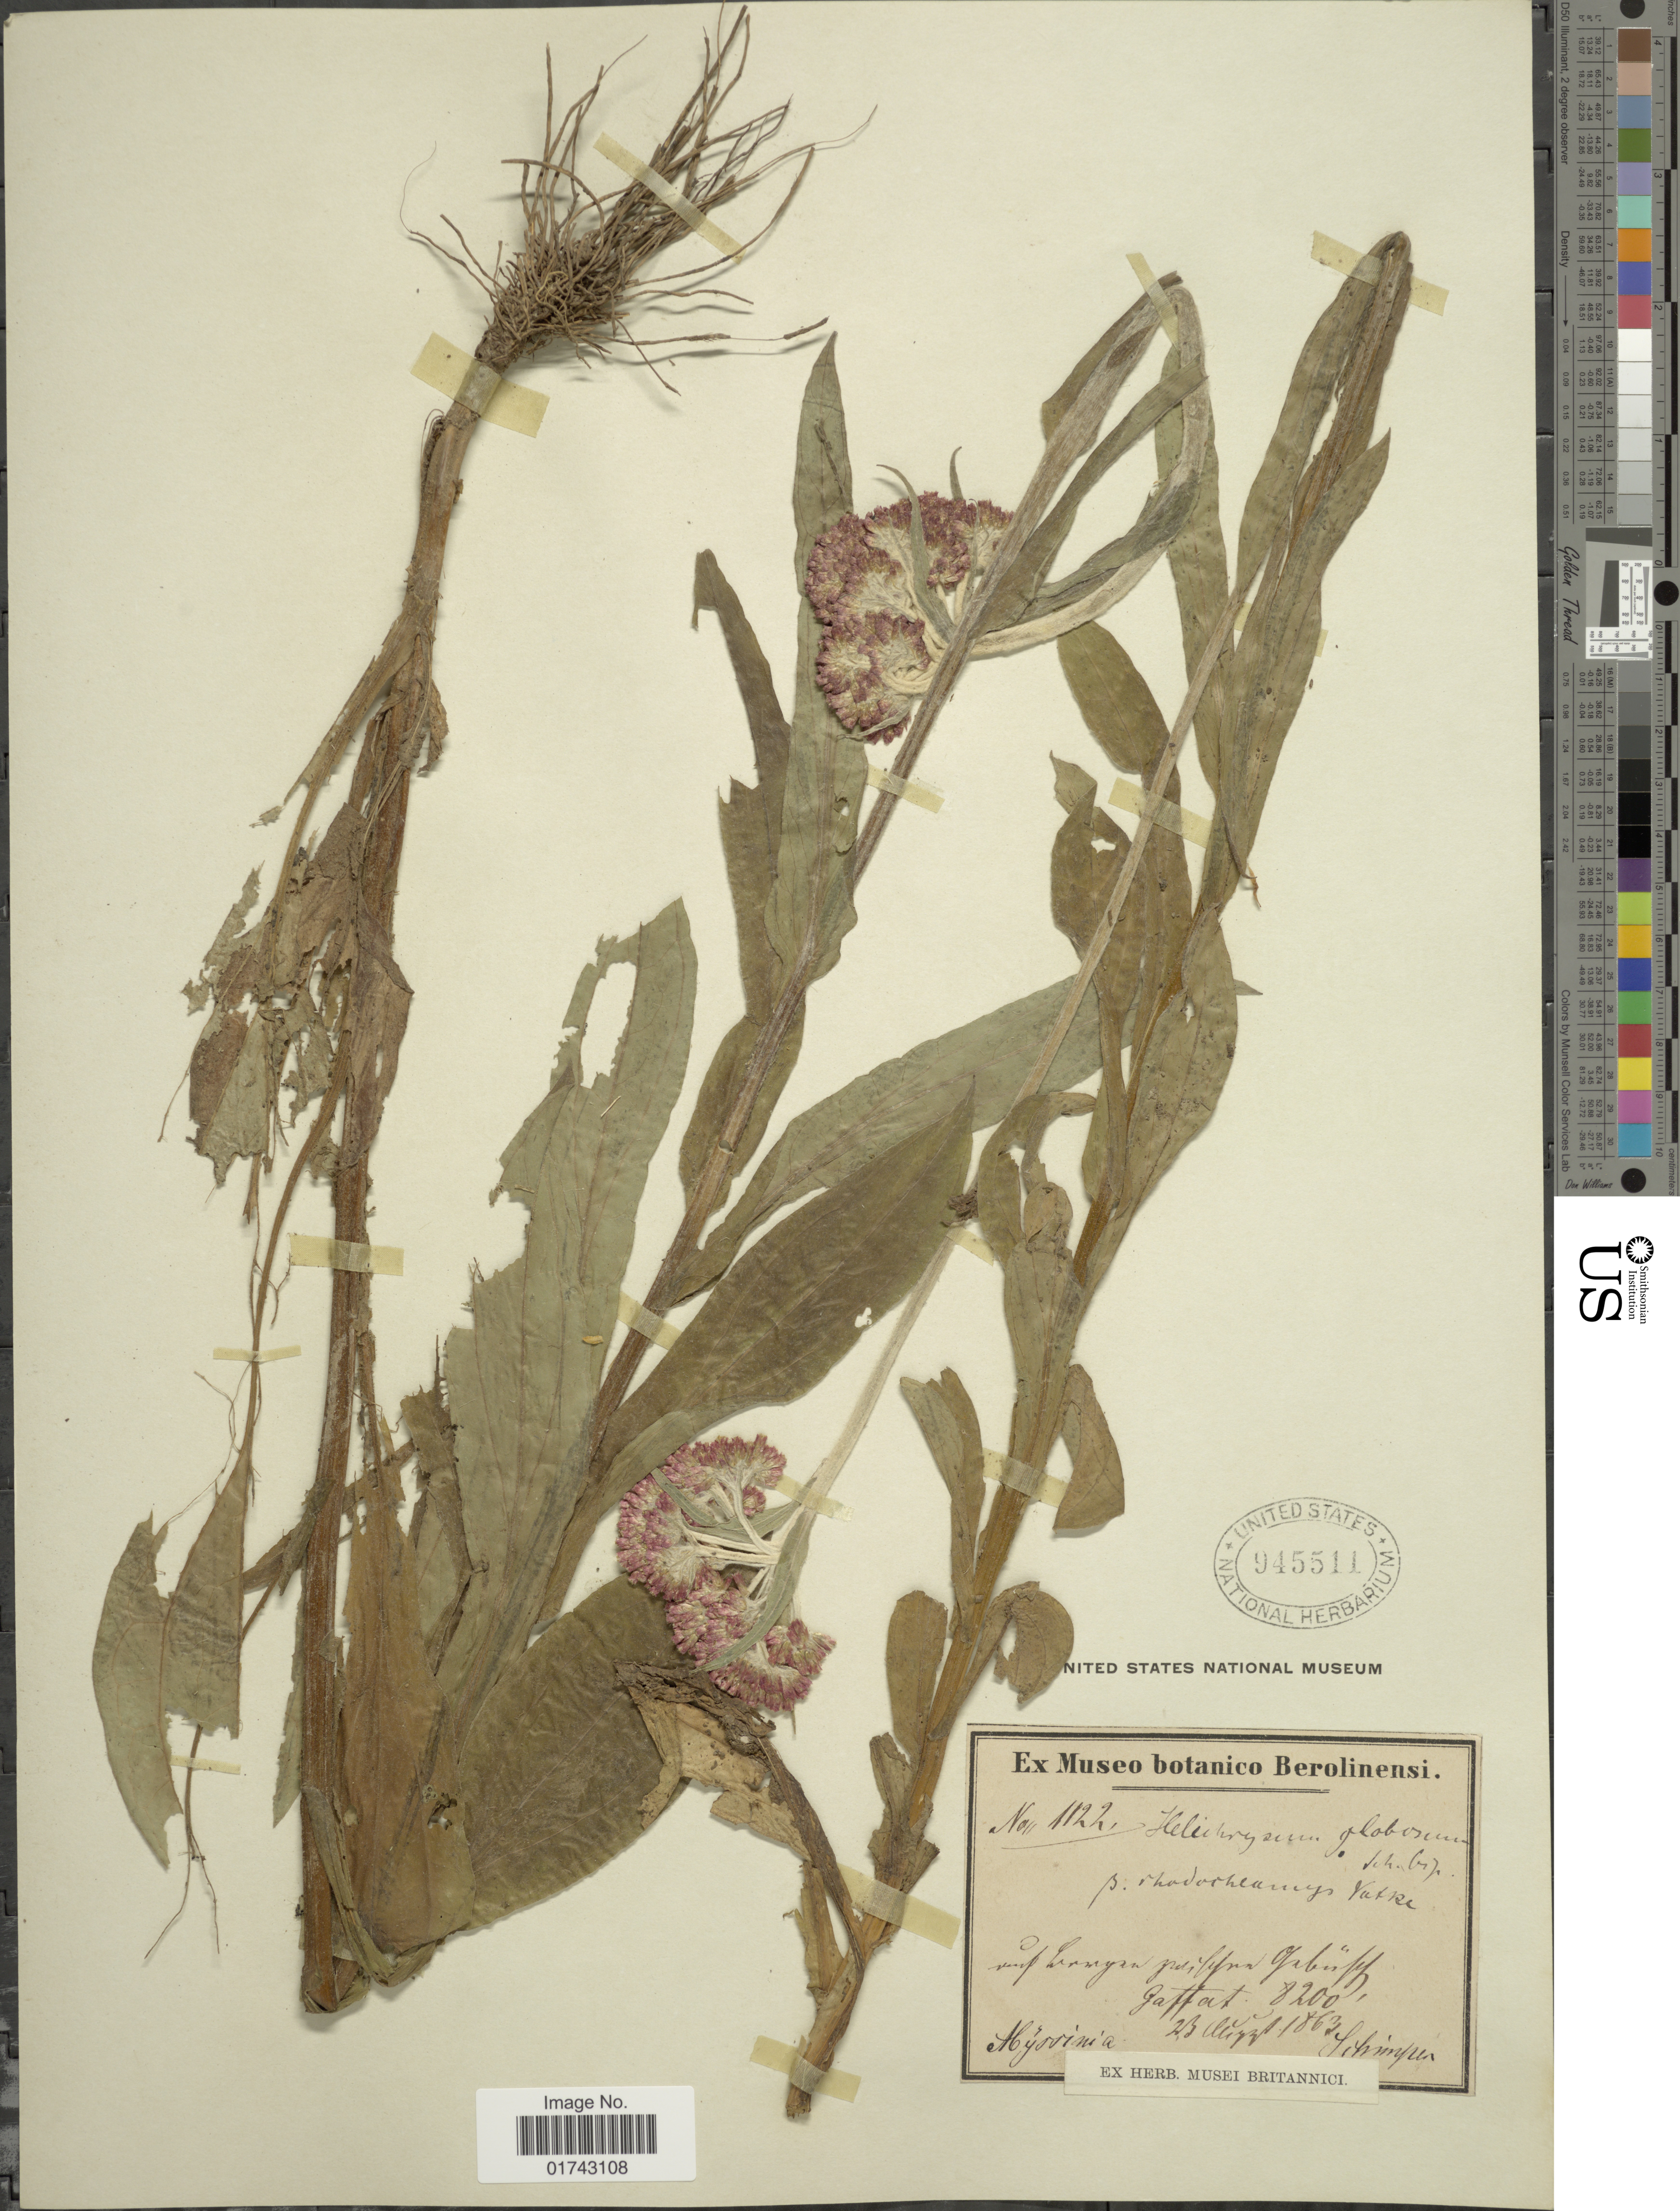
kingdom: Plantae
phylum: Tracheophyta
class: Magnoliopsida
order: Asterales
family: Asteraceae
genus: Helichrysum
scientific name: Helichrysum globosum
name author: Sch. Bip. ex A. Rich.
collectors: -. Schimper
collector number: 1122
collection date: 1863-08-23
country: Eritrea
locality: Gaffat, Abyssinia [interpreted]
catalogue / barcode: US 645511